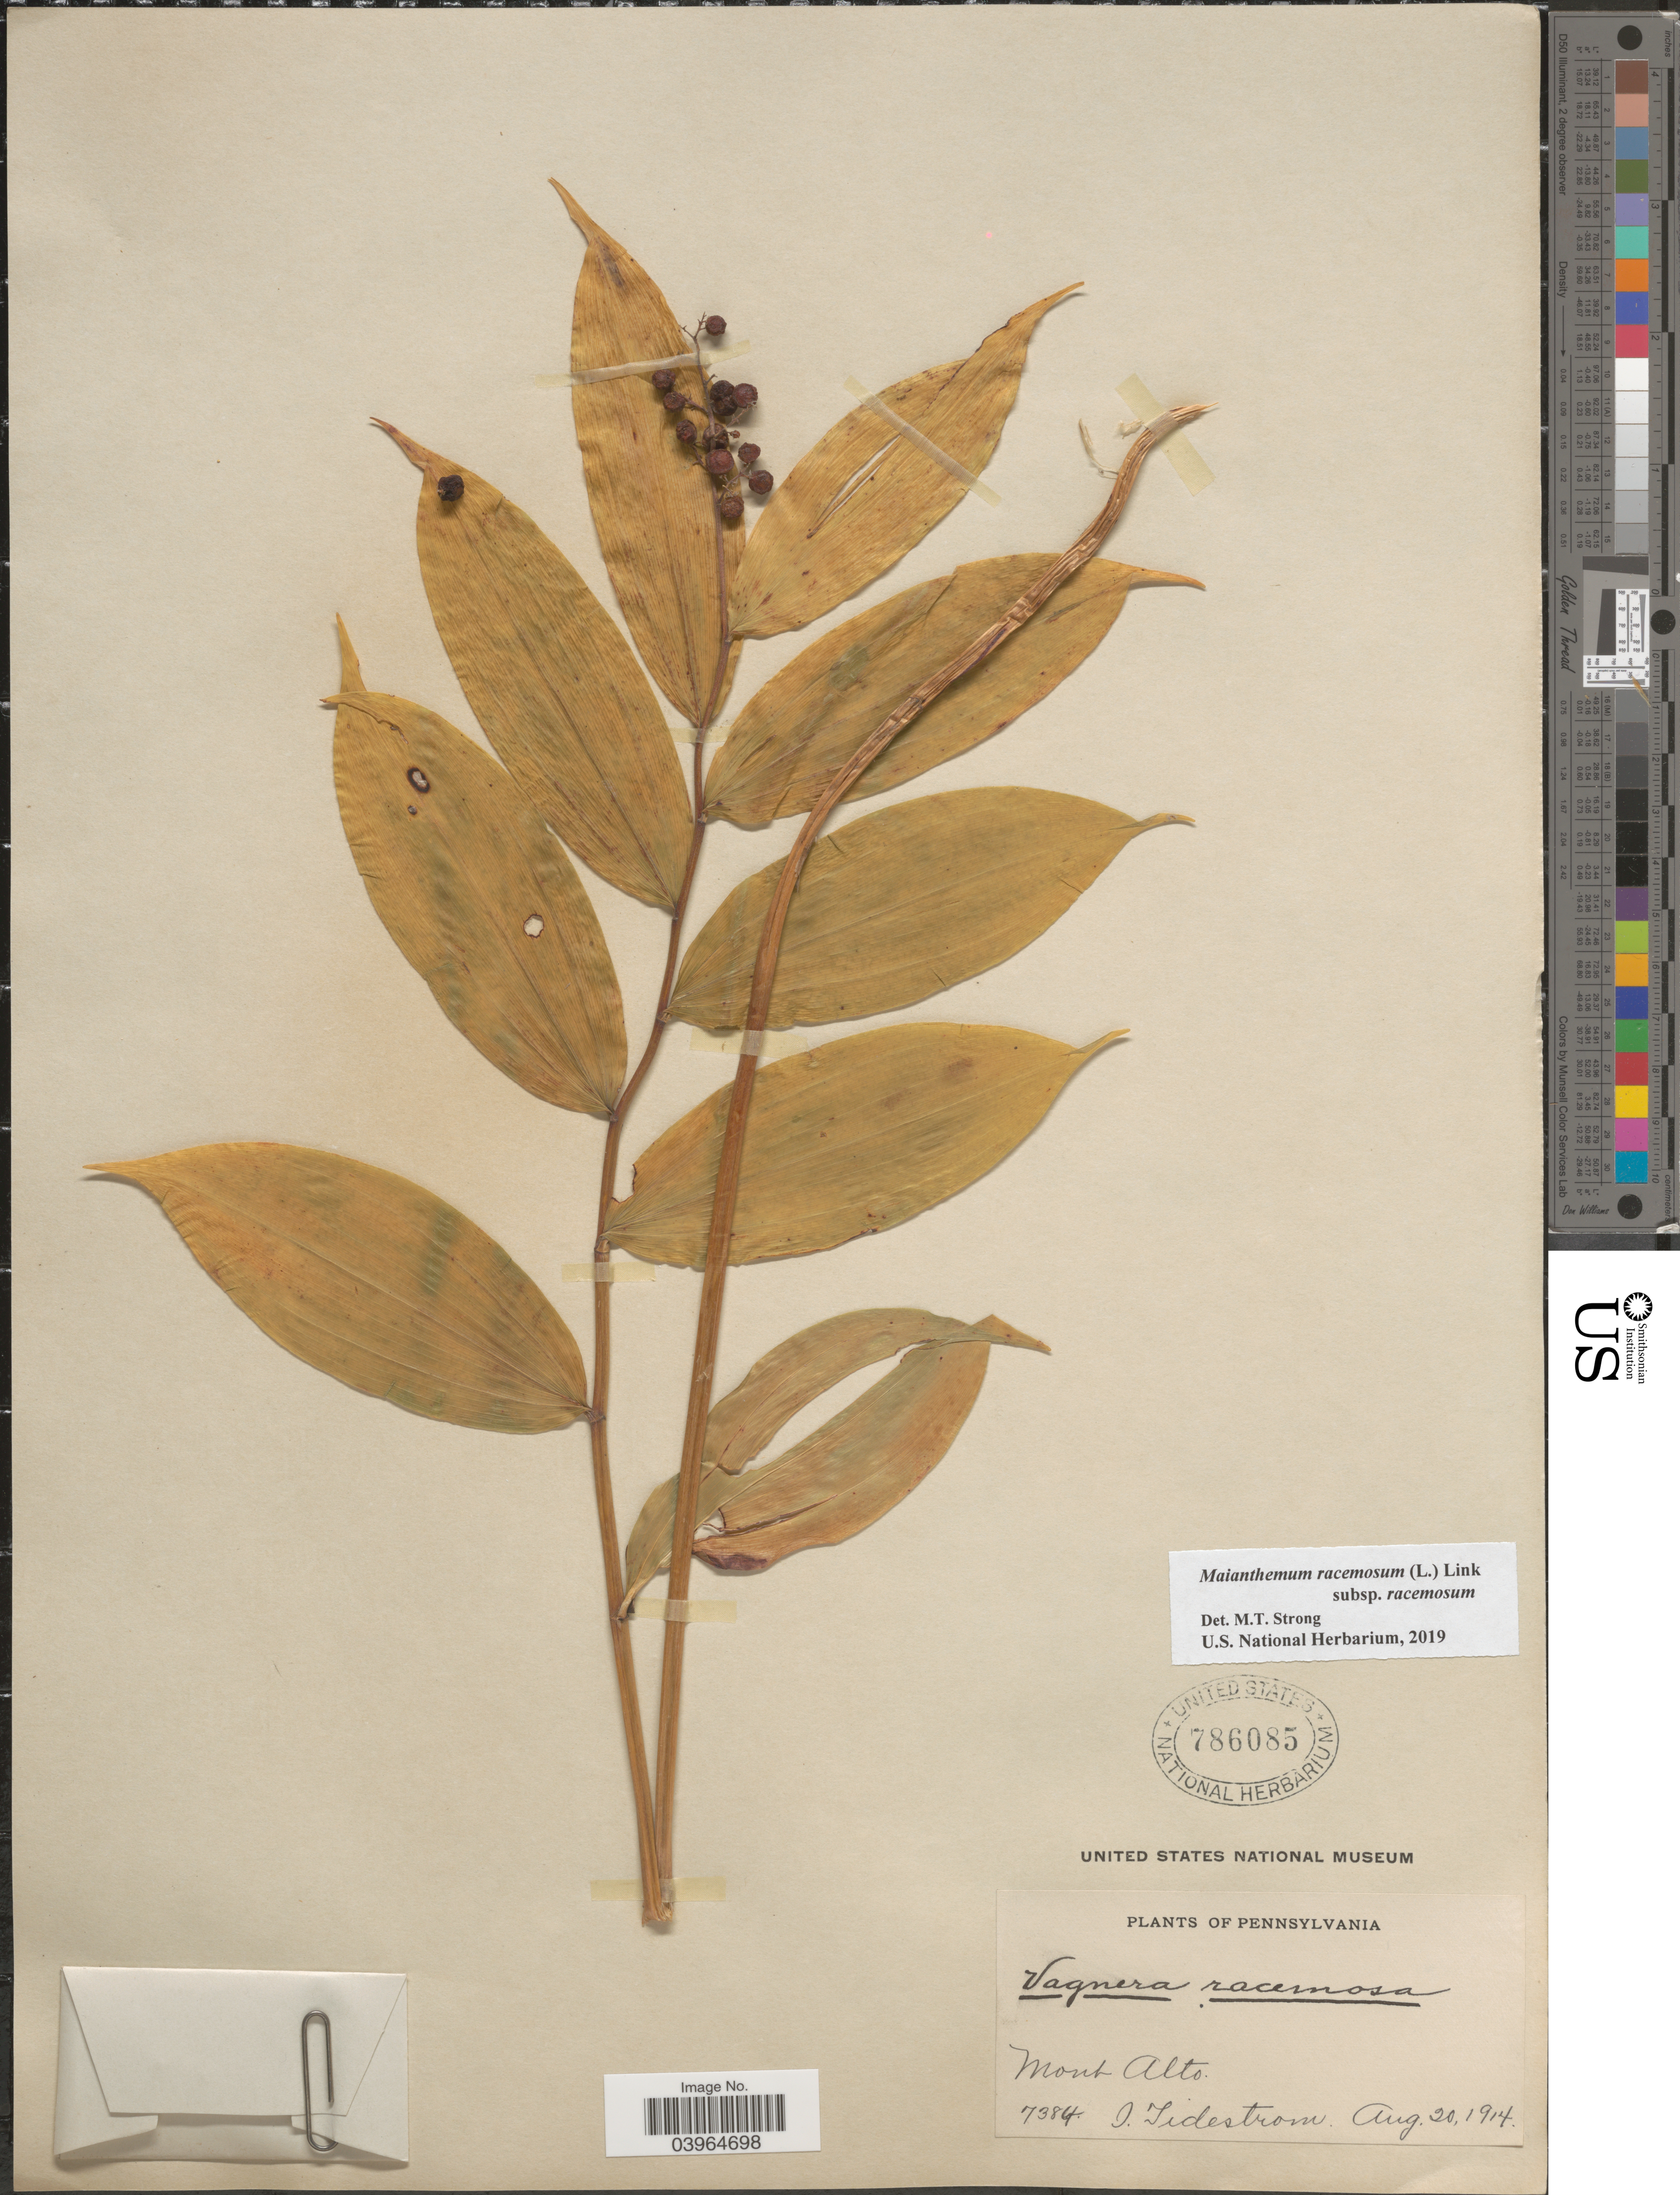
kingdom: Plantae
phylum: Tracheophyta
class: Liliopsida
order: Asparagales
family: Asparagaceae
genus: Maianthemum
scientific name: Maianthemum racemosum subsp. racemosum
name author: (L.) Link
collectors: I. F. Tidestrom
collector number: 7384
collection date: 1914-08-20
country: United States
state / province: Pennsylvania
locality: Mont Alto.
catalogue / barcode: US 786085